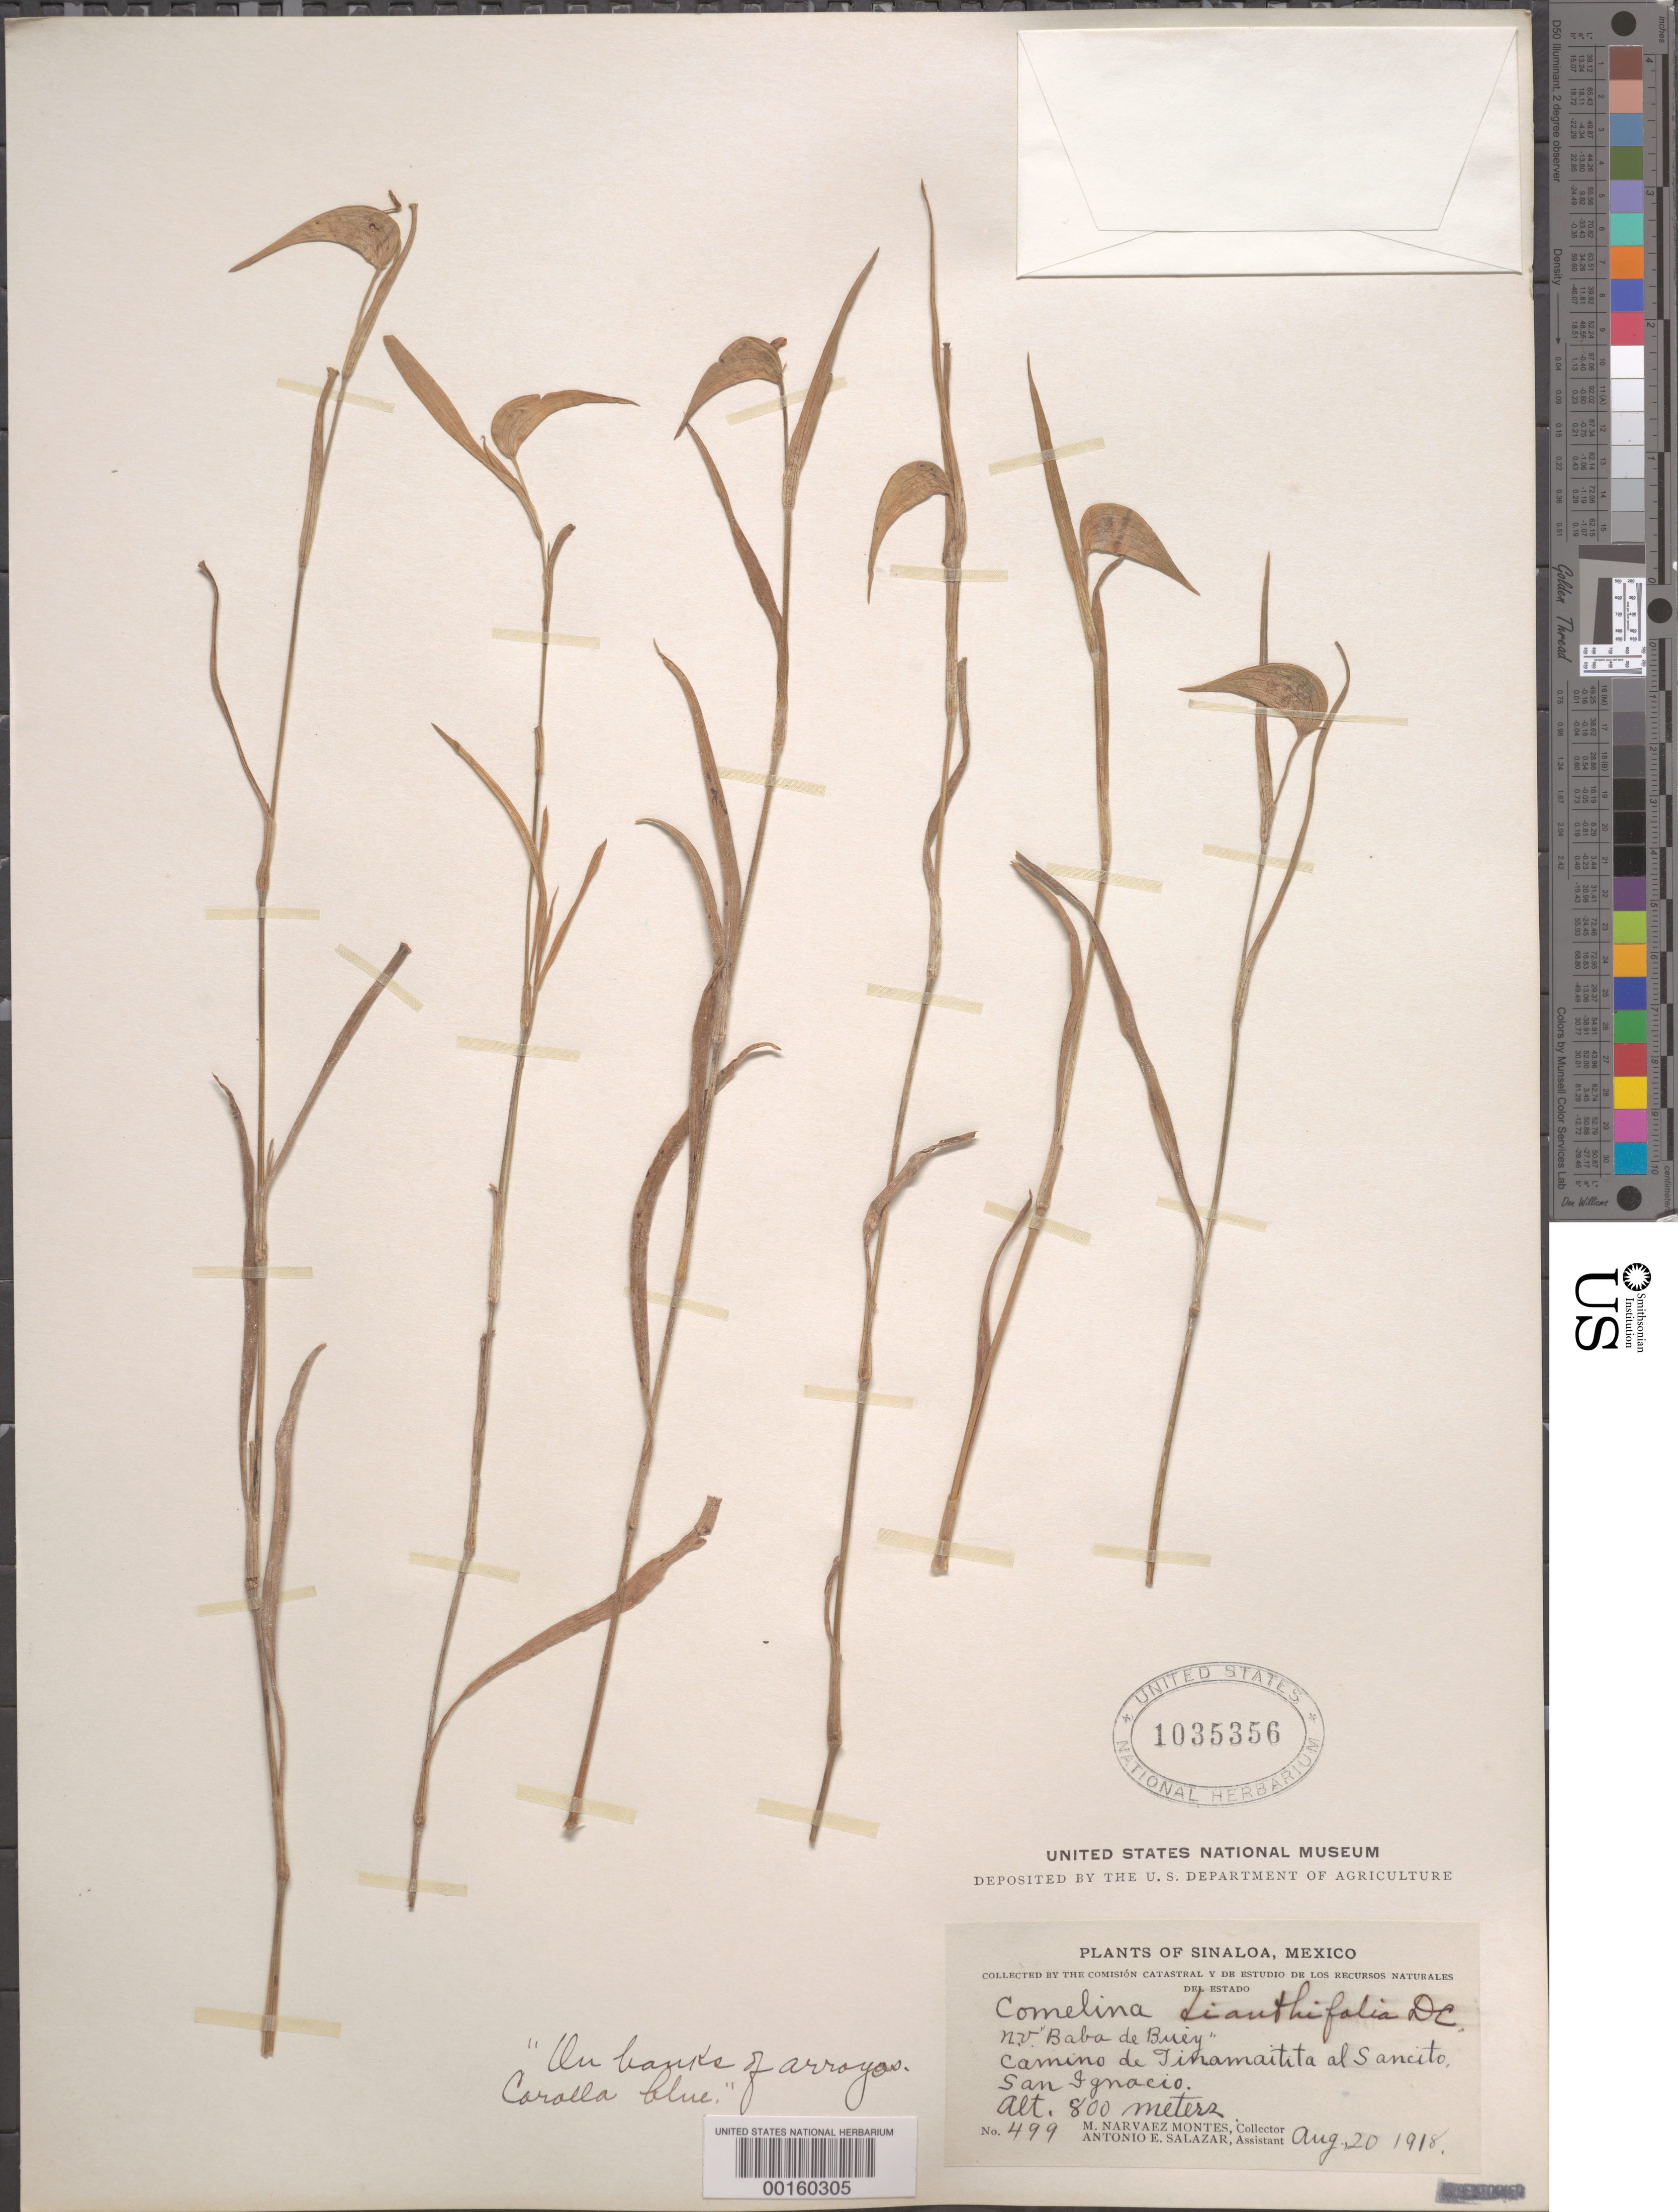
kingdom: Plantae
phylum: Tracheophyta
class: Liliopsida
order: Commelinales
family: Commelinaceae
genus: Commelina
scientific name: Commelina dianthifolia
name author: Redouté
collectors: M. Montes & A. E. Salazar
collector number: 499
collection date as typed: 20 Aug 1918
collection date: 1918-08-20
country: Mexico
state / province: Sinaloa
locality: San ignacio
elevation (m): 800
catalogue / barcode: US 1035356